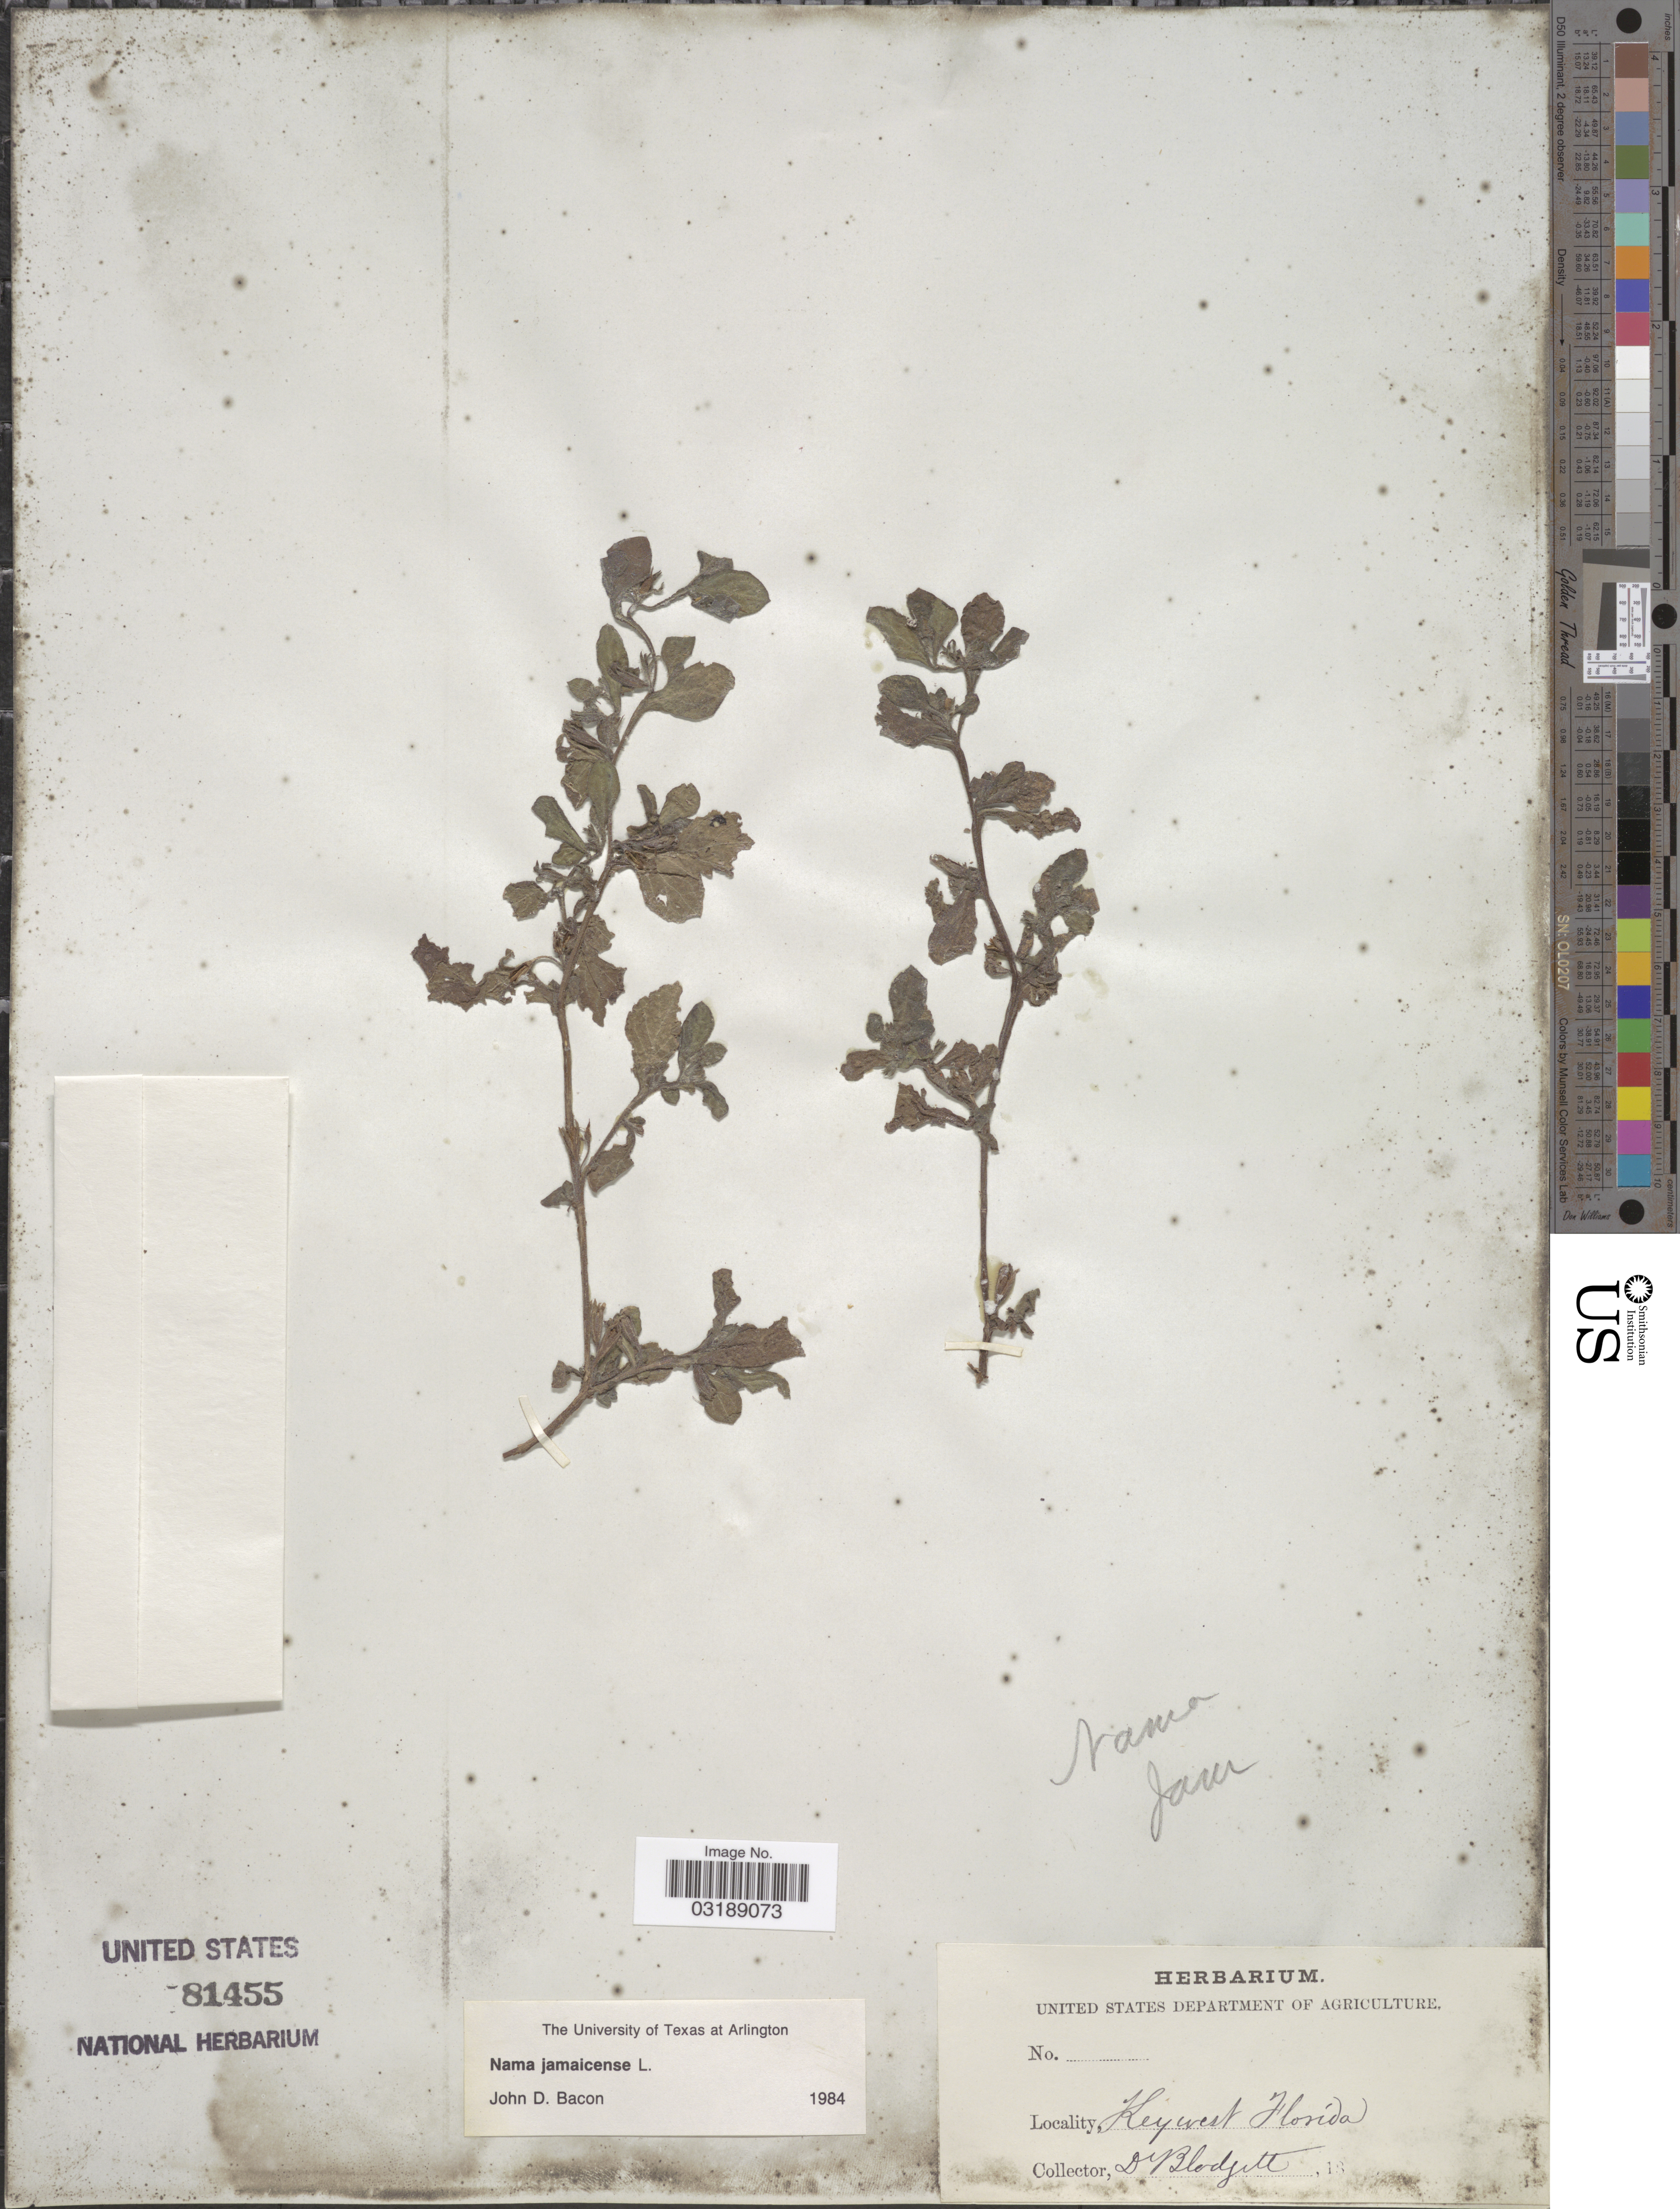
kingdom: Plantae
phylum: Tracheophyta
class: Magnoliopsida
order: Boraginales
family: Namaceae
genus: Nama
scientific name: Nama jamaicensis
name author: L.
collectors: -. Blodgett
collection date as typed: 18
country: United States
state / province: Florida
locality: Key west.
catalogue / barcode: US 81455